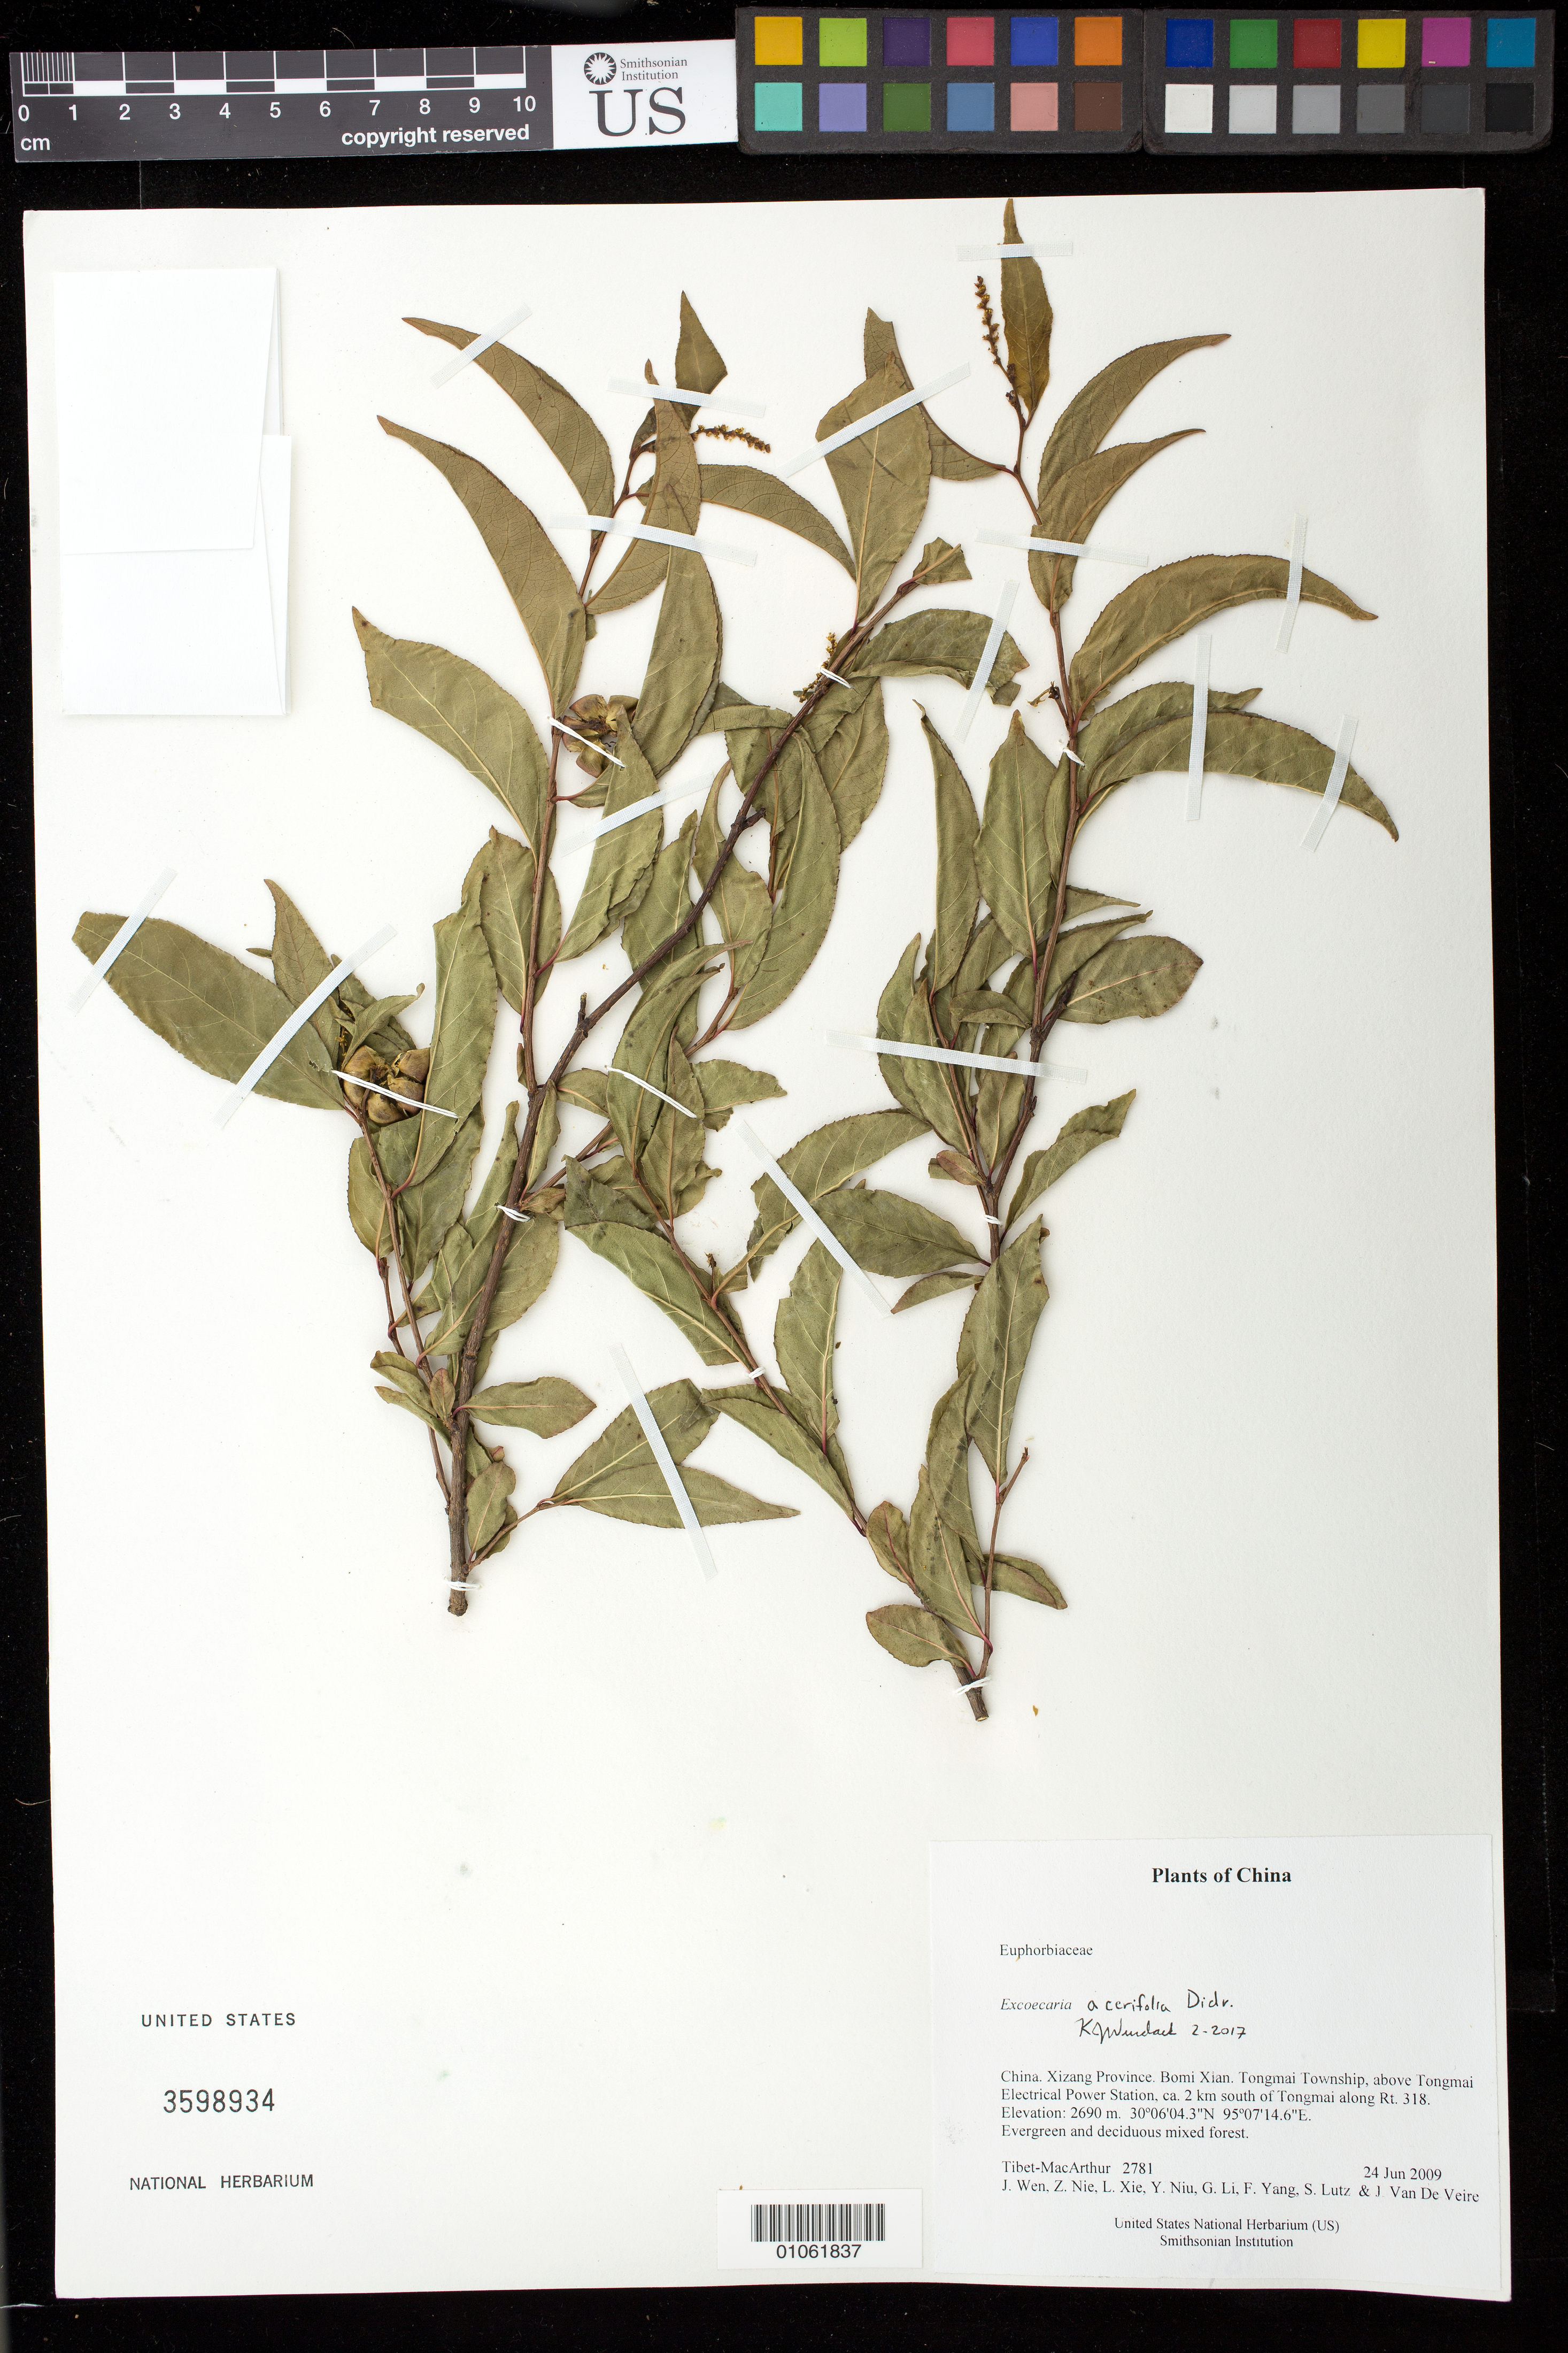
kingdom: Plantae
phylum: Tracheophyta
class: Magnoliopsida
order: Malpighiales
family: Euphorbiaceae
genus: Excoecaria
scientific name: Excoecaria acerifolia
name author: Didr.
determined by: Wurdack, Kenneth J., (US), Smithsonian Institution - National Museum of Natural History (UNITED STATES)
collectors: Tibet-MacArthur, J. Wen, Z. Nie, L. Xie, Y. Niu, G. Li, F. Yang, S. Lutz & J. Van De Veire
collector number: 2781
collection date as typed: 24 Jun 2009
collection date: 2009-06-24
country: China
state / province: Xizang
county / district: Bomi Xian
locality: Tongmai Township, above Tongmai Electrical Power Station, ca. 2 km south of Tongmai along Rt. 318.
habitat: Evergreen and deciduous mixed forest.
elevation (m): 2690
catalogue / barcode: US 3598934